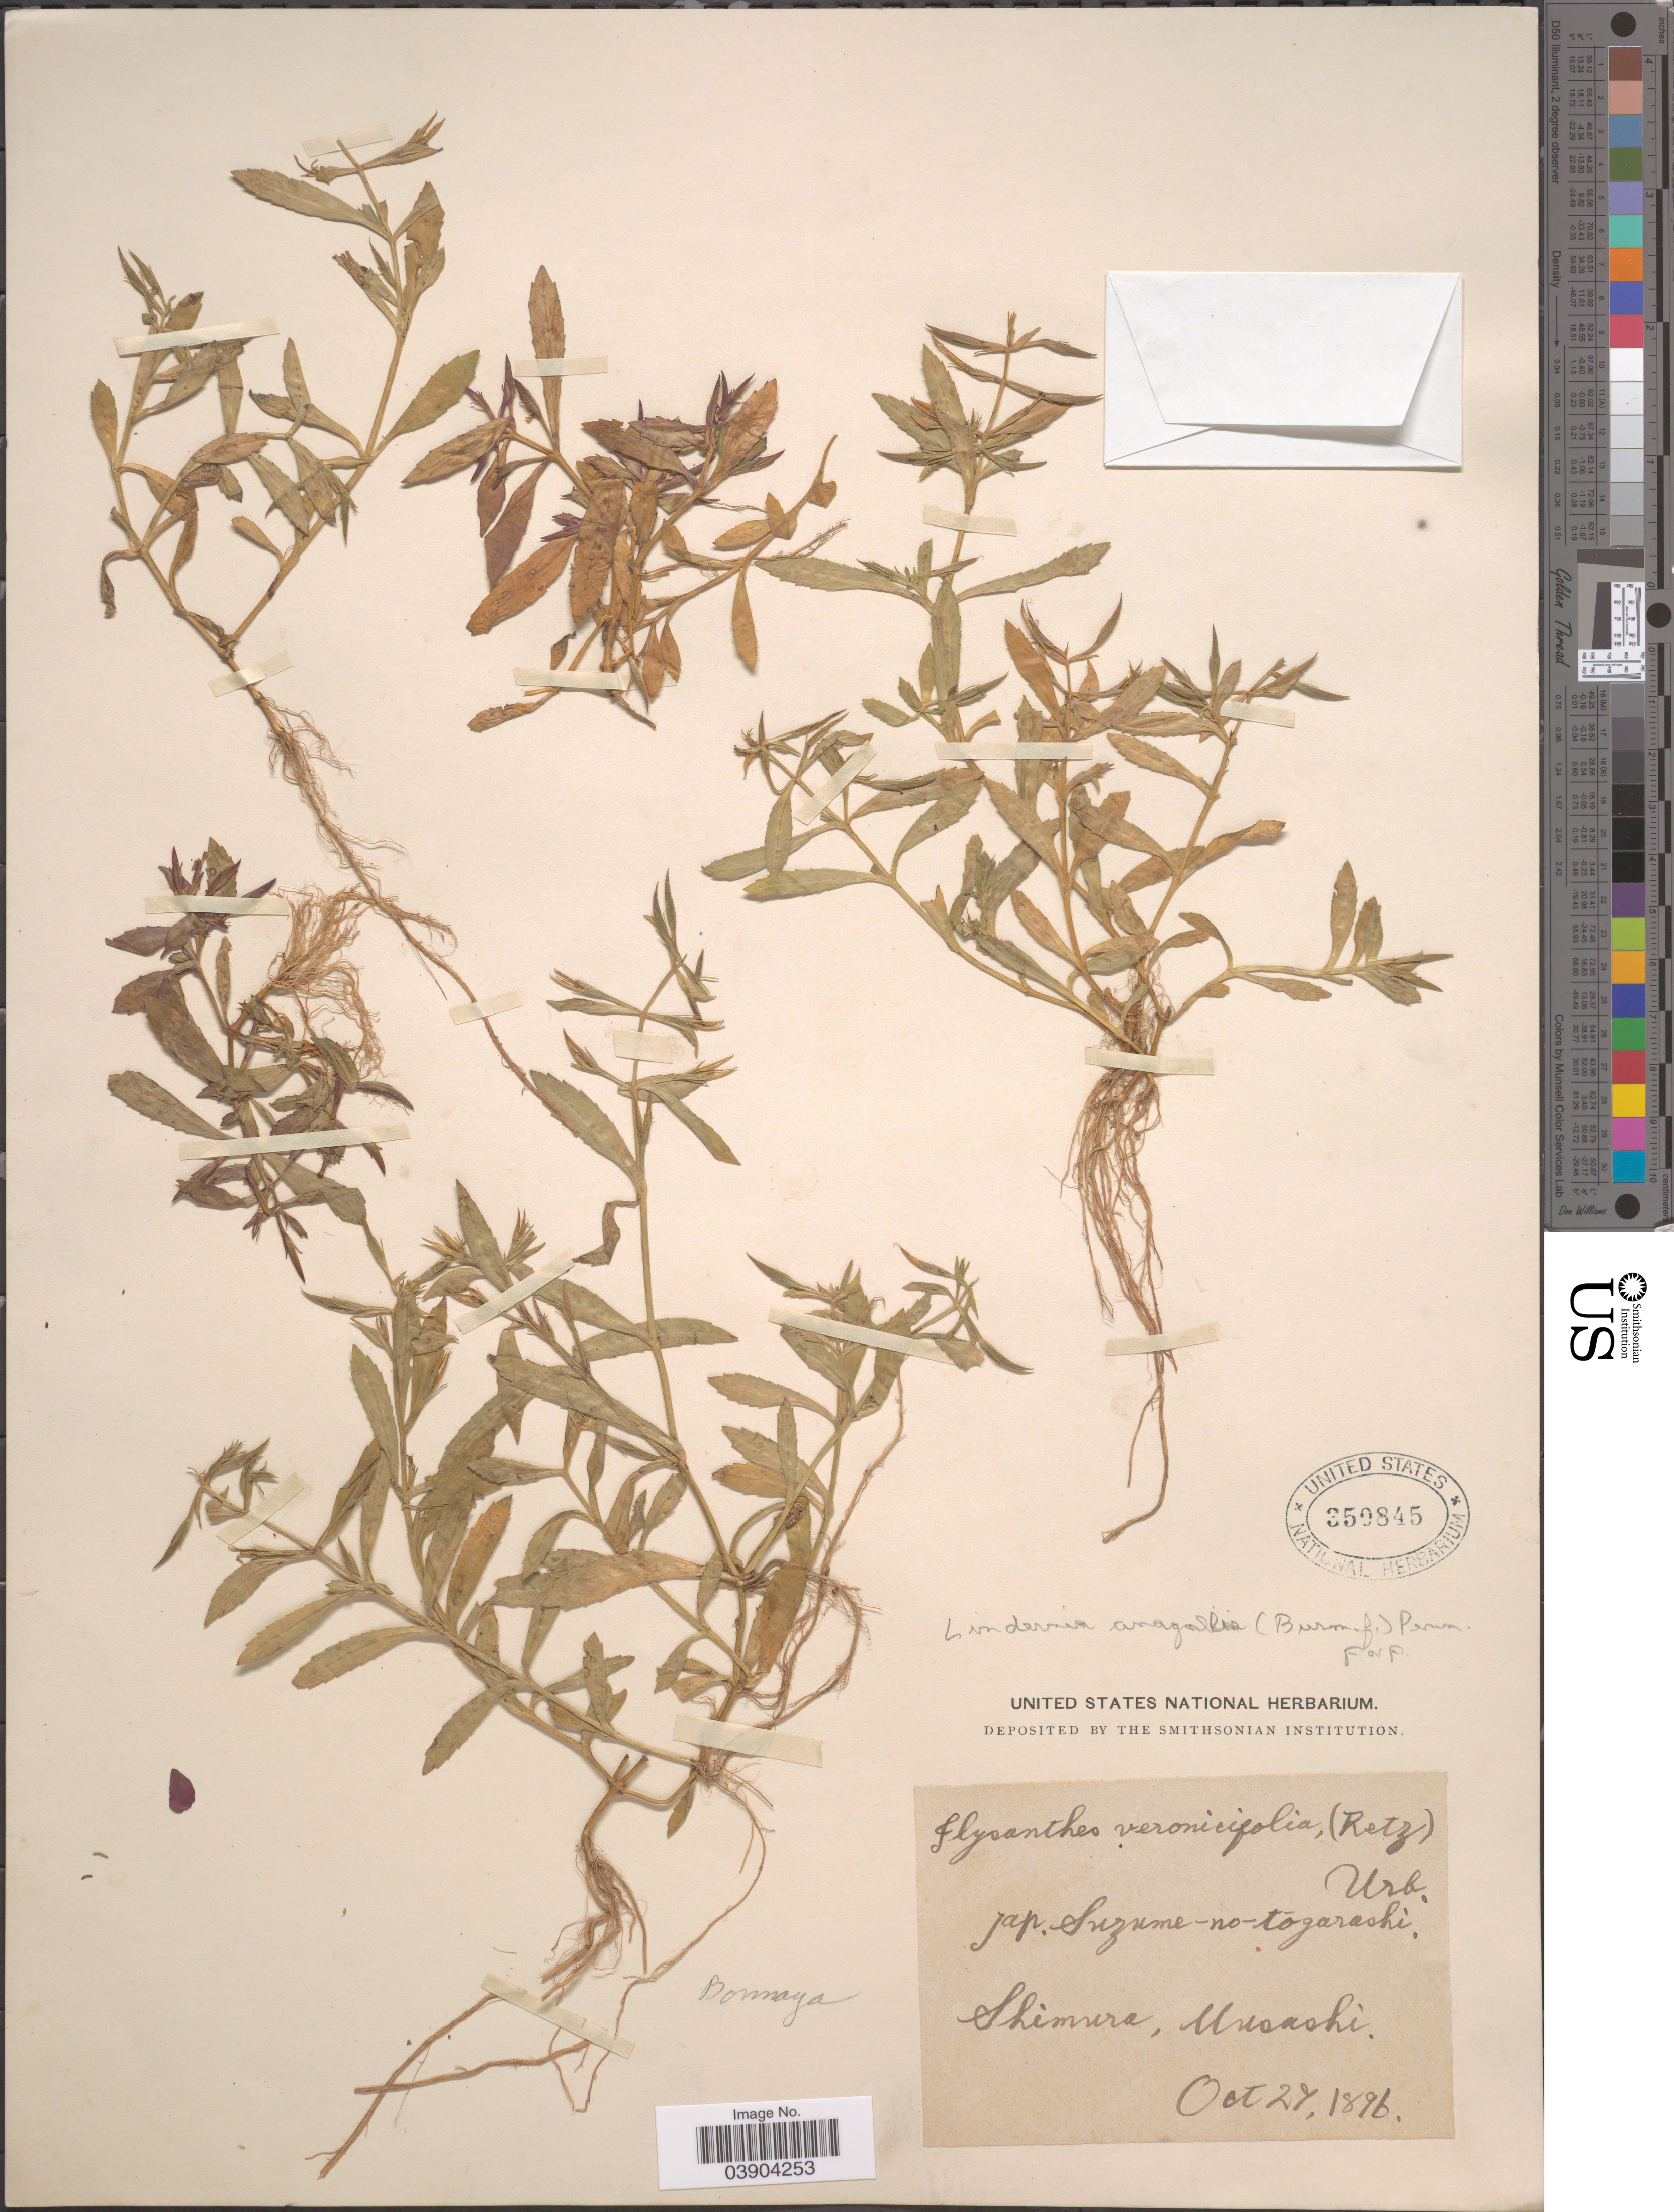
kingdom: Plantae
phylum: Tracheophyta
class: Magnoliopsida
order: Lamiales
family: Linderniaceae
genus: Lindernia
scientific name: Lindernia anagallis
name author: (Burm. f.) Pennell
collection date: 1896-10-27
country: Japan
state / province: Simane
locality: Shimura, Musashi.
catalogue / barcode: US 350845